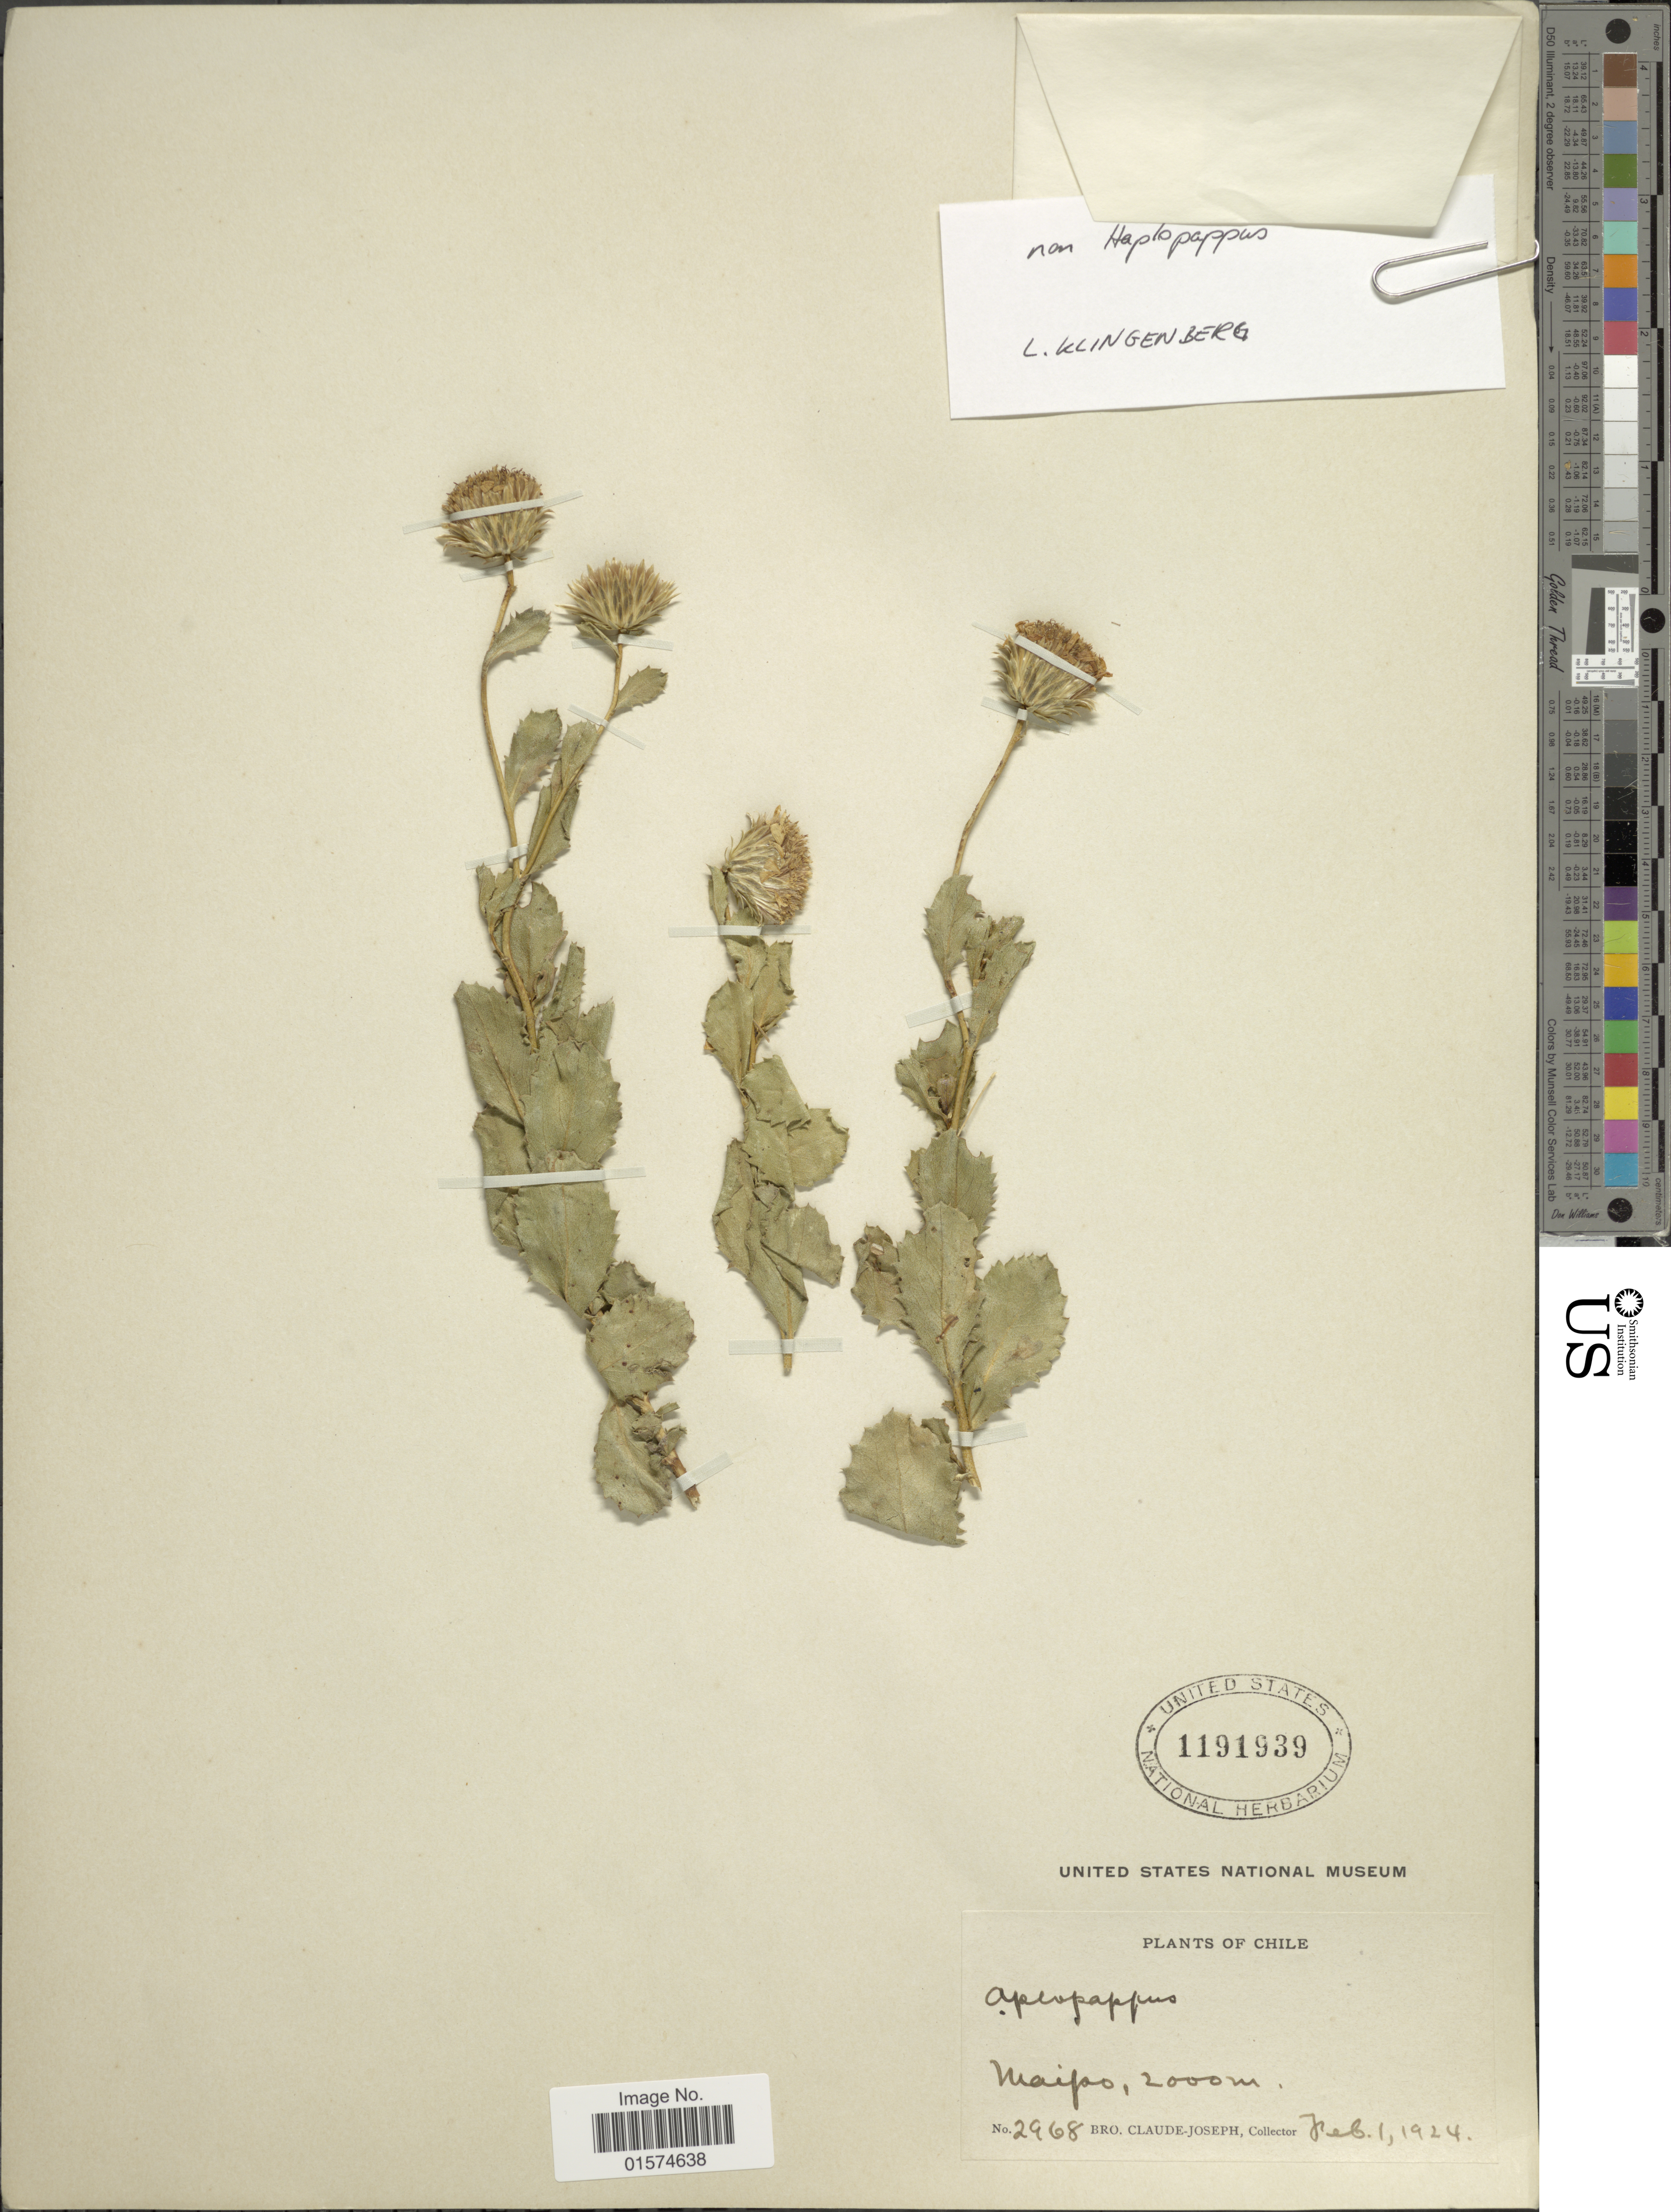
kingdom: Plantae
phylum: Tracheophyta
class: Magnoliopsida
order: Asterales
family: Asteraceae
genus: Haplopappus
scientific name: Haplopappus sp.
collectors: Bro. Claude-Joseph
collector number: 2968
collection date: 1924-02-01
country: Chile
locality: Maipo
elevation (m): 2000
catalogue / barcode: US 1191939